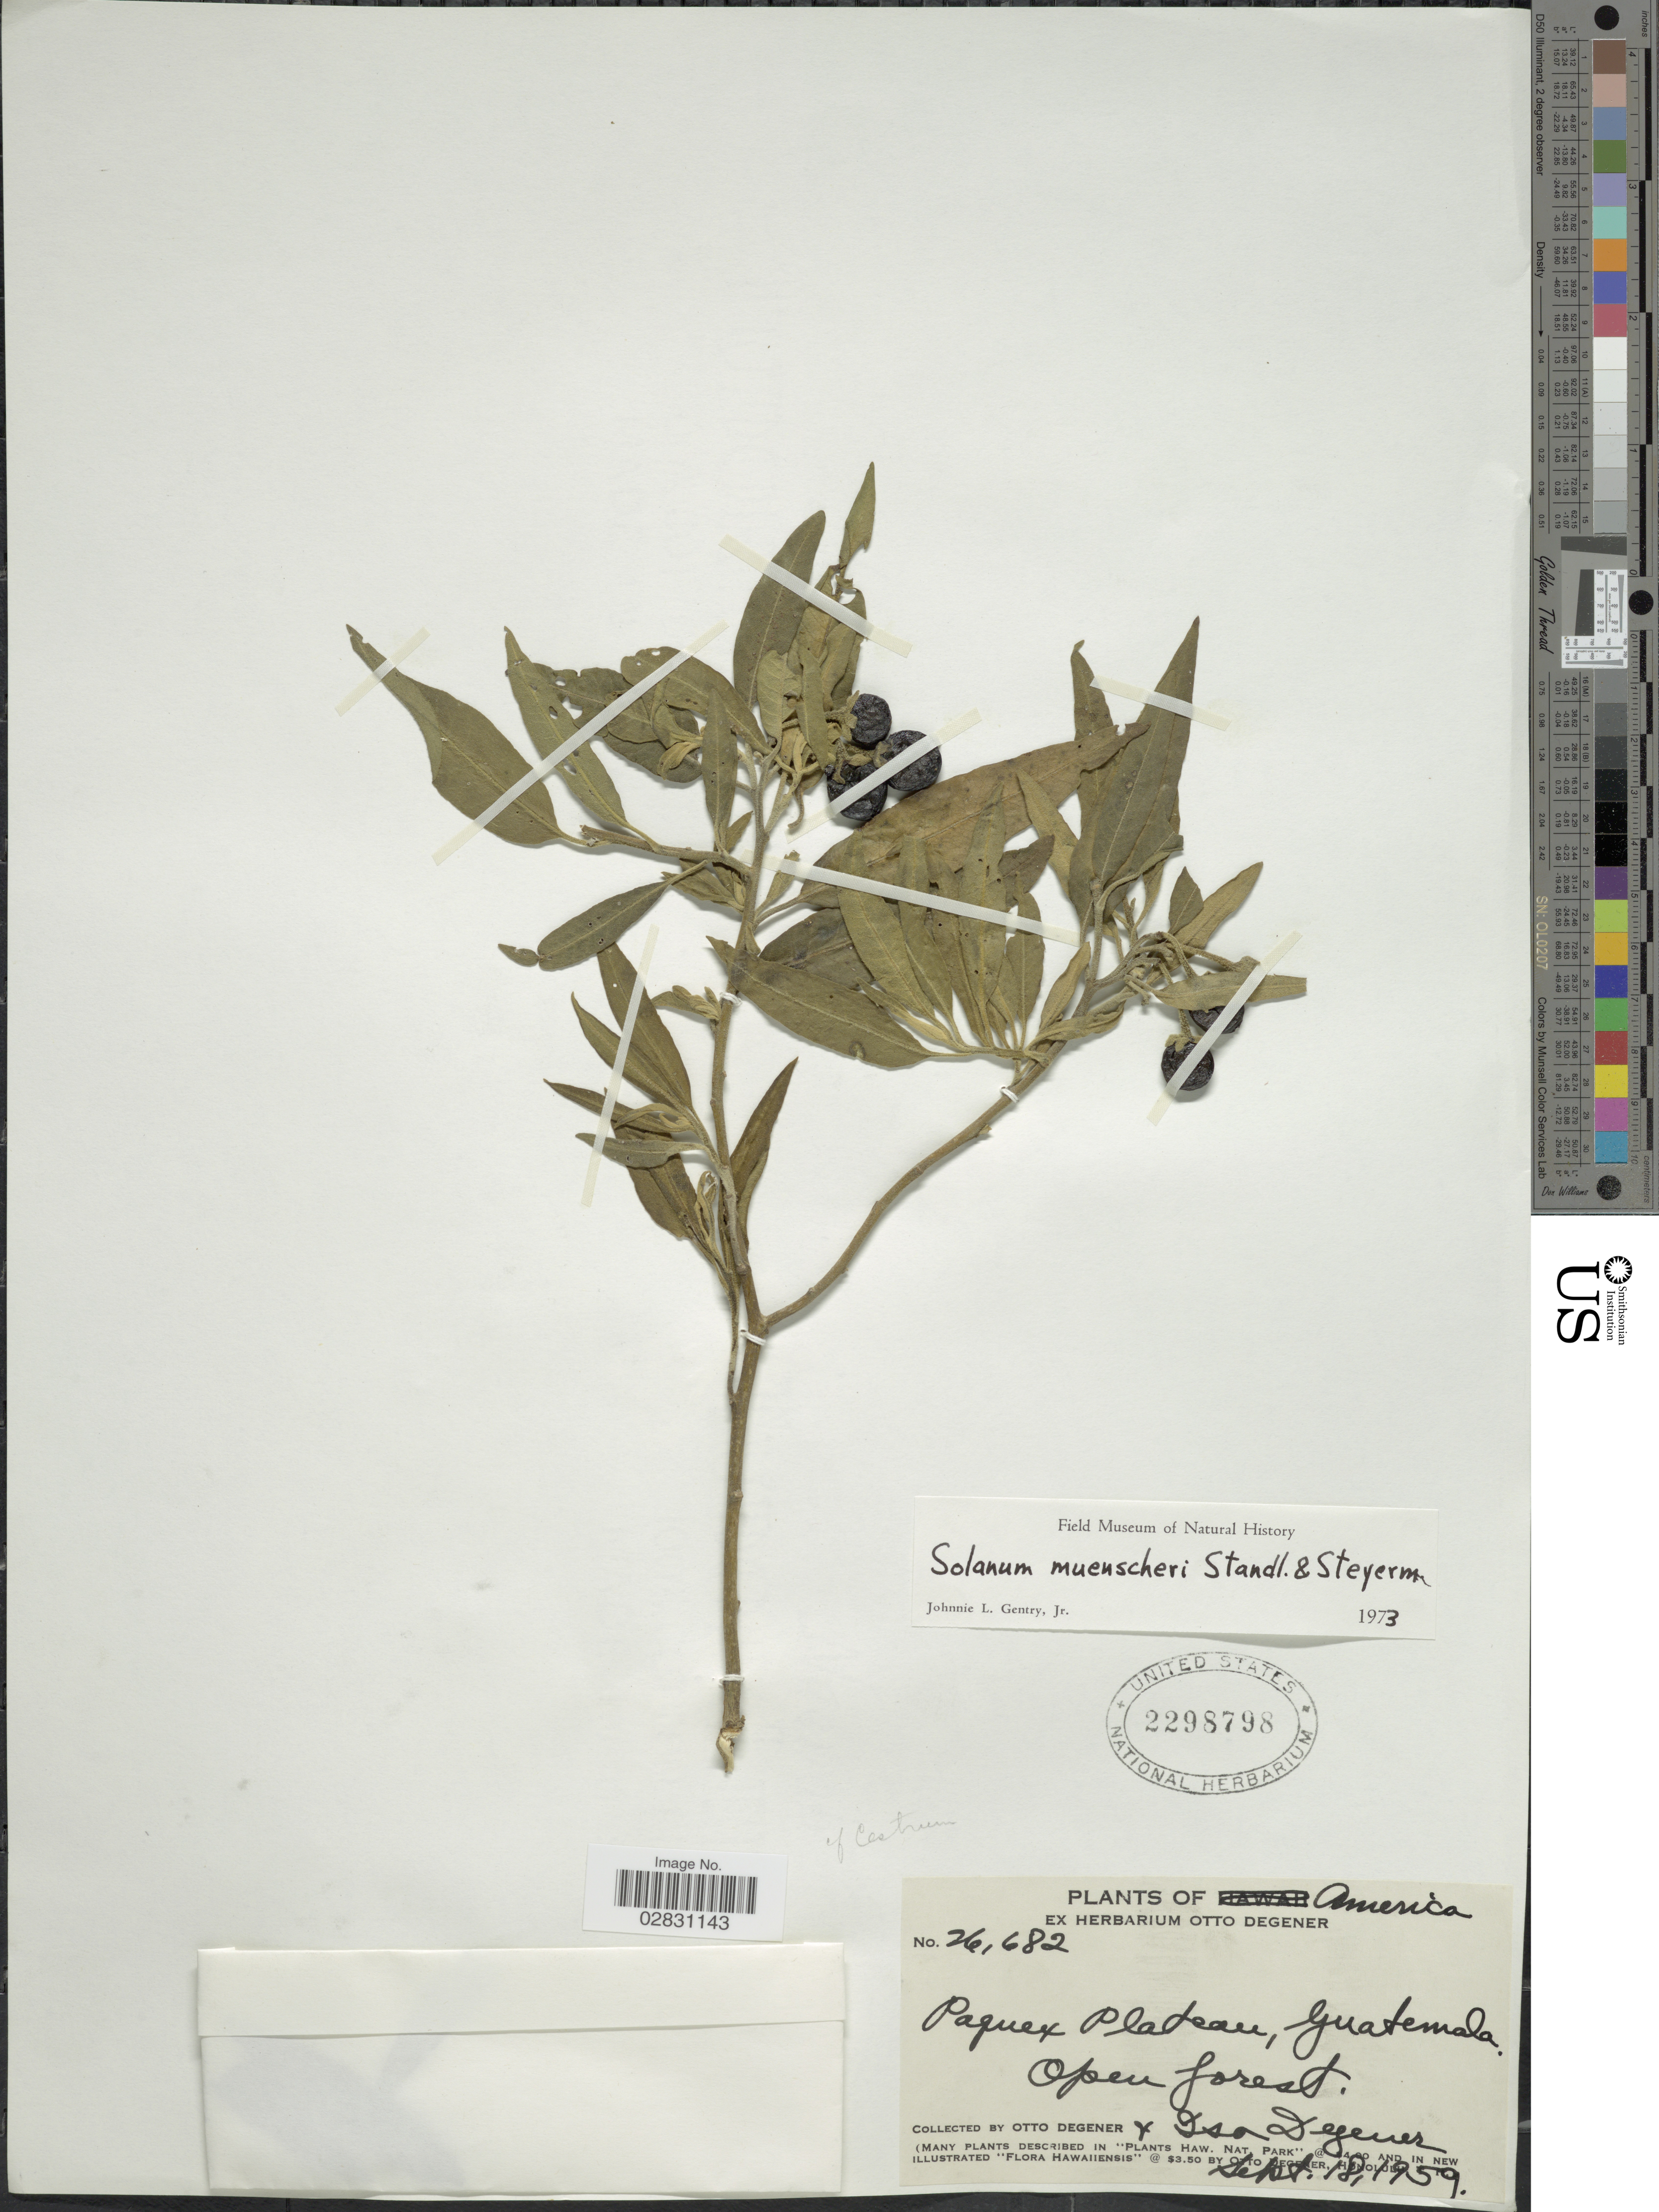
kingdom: Plantae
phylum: Tracheophyta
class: Magnoliopsida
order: Solanales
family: Solanaceae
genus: Solanum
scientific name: Solanum muenscheri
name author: Standl. & Steyerm.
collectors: O. Degener & I. Degener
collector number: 26682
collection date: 1959-09-18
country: Guatemala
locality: Paquex Plateau.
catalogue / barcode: US 2298798